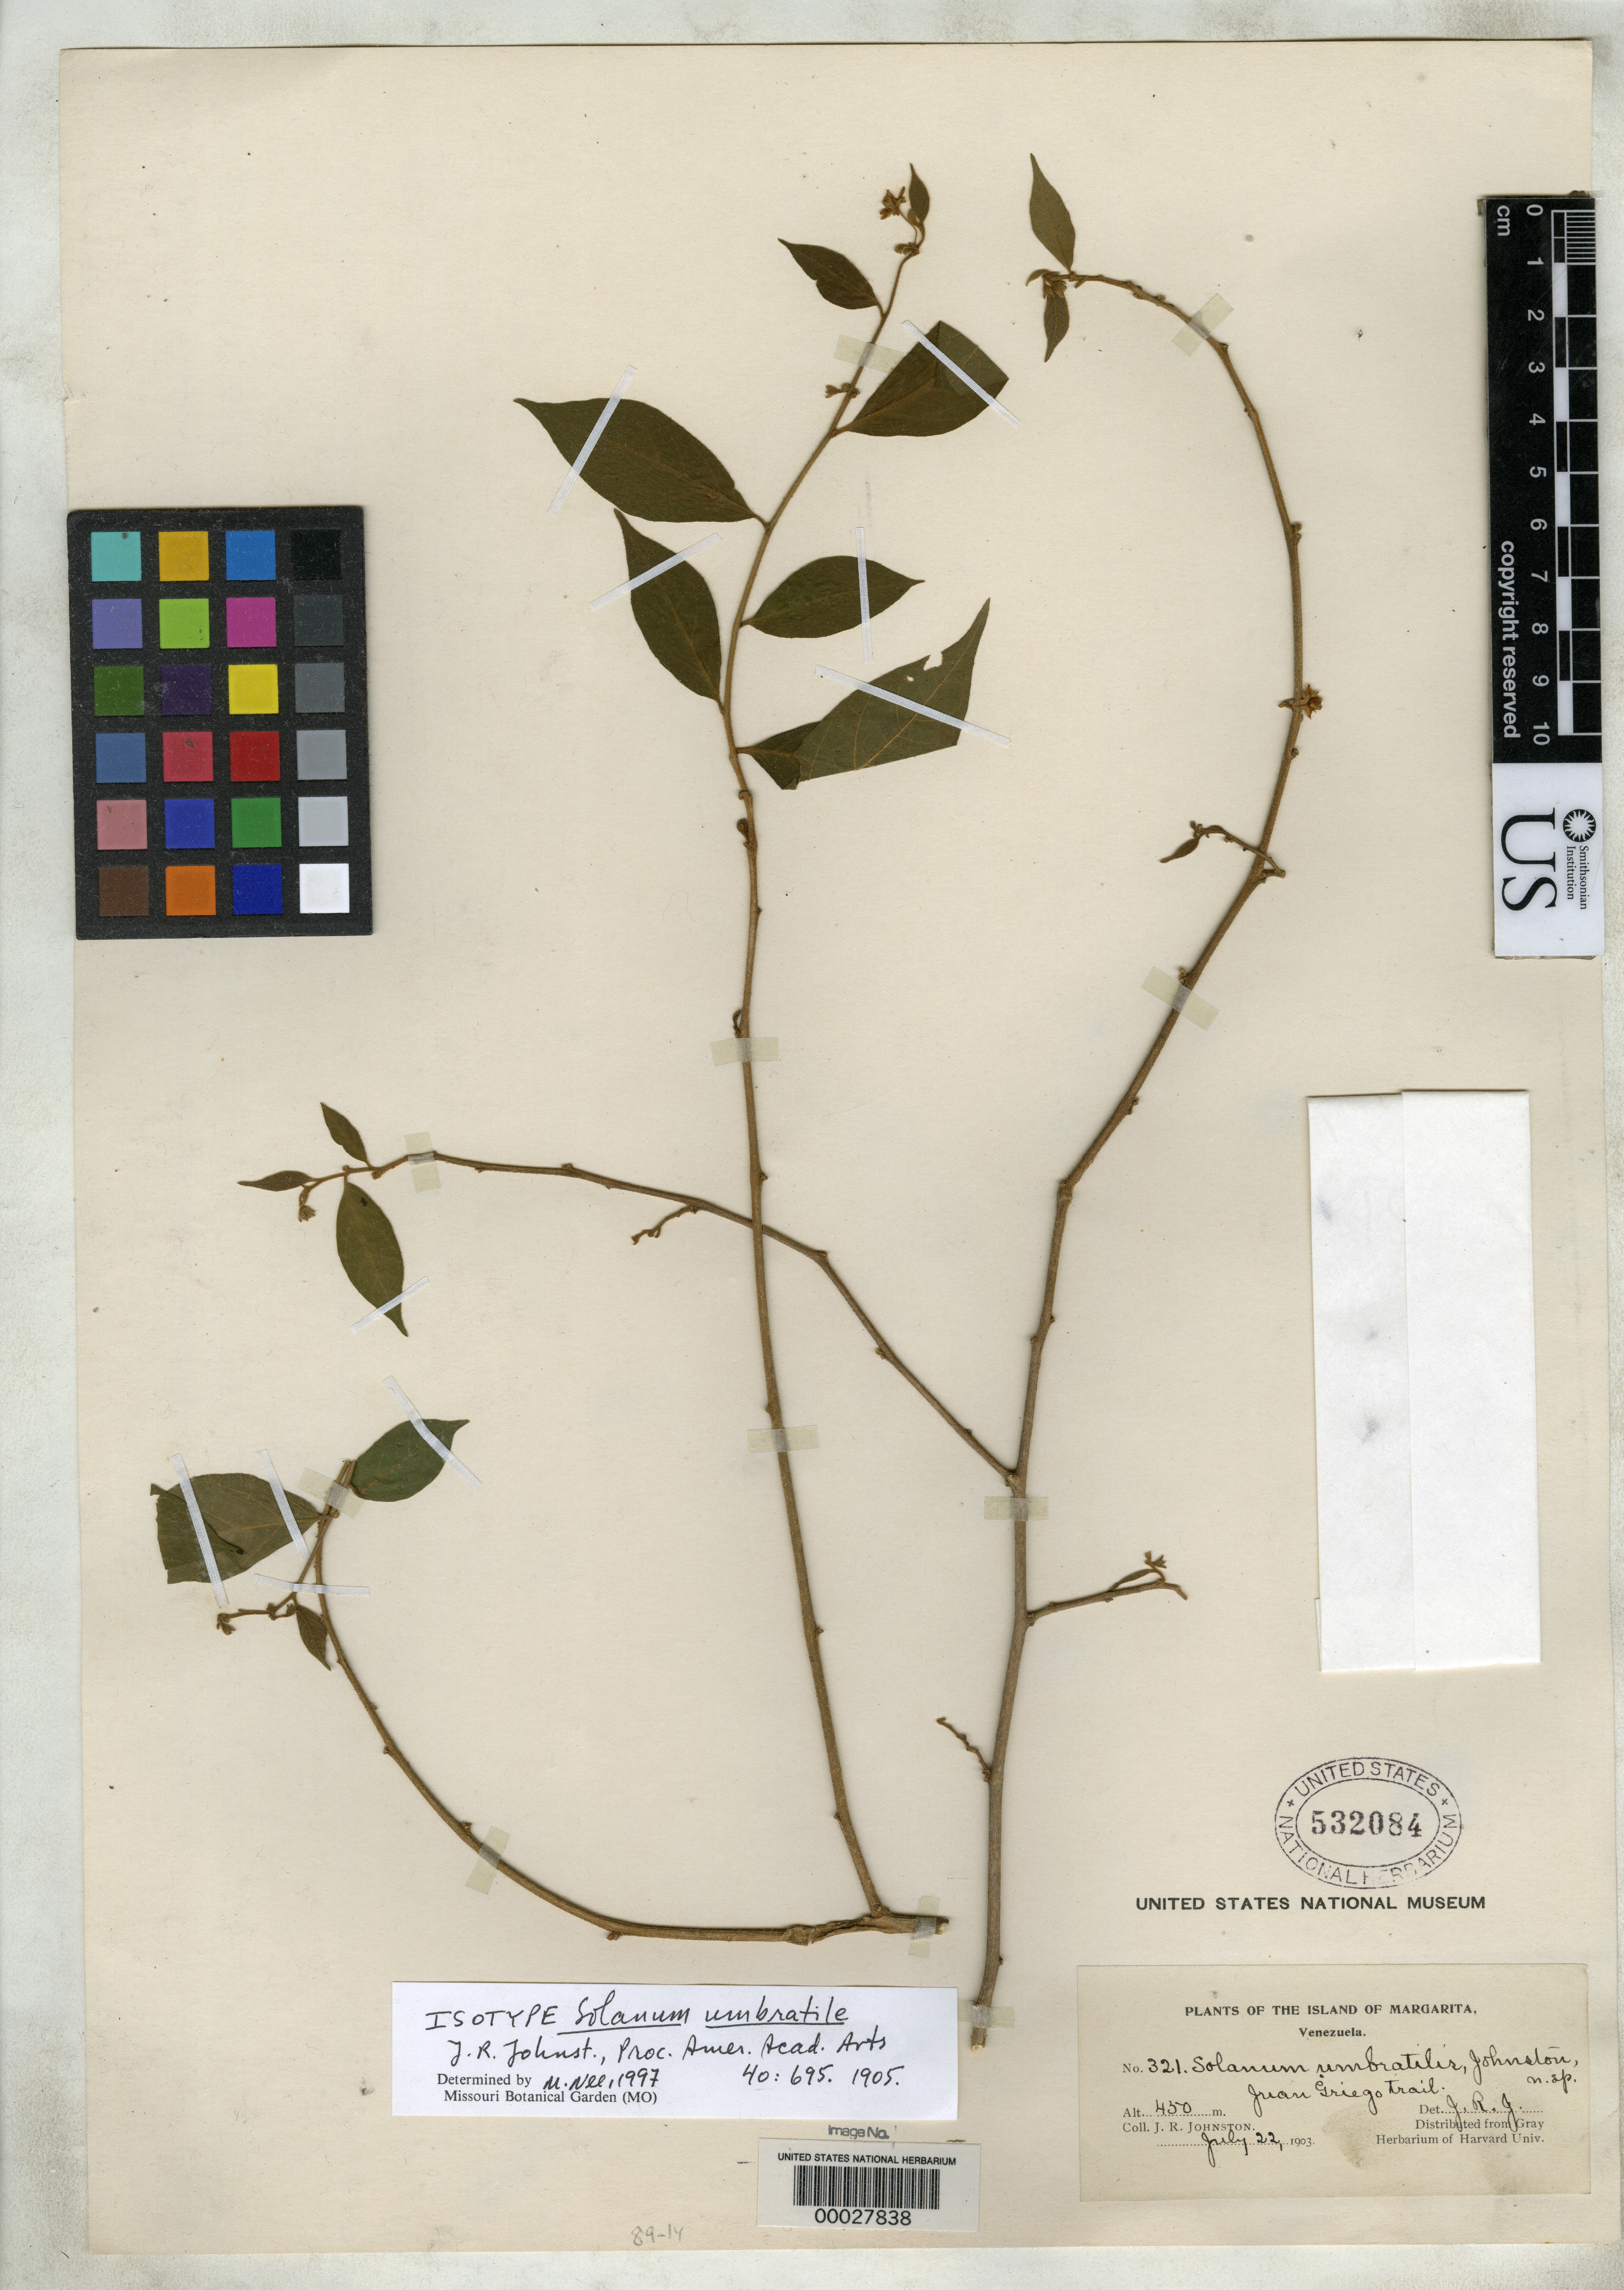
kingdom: Plantae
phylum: Tracheophyta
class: Magnoliopsida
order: Solanales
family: Solanaceae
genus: Solanum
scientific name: Solanum umbratile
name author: J.R. Johnst.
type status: Isotype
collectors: J. Johnston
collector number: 321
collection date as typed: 22 Jul 1903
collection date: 1903-07-22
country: Venezuela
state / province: Nueva Esparta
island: Margarita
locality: Rio Asuncion, Juangriego trail.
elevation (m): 450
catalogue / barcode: US 532084